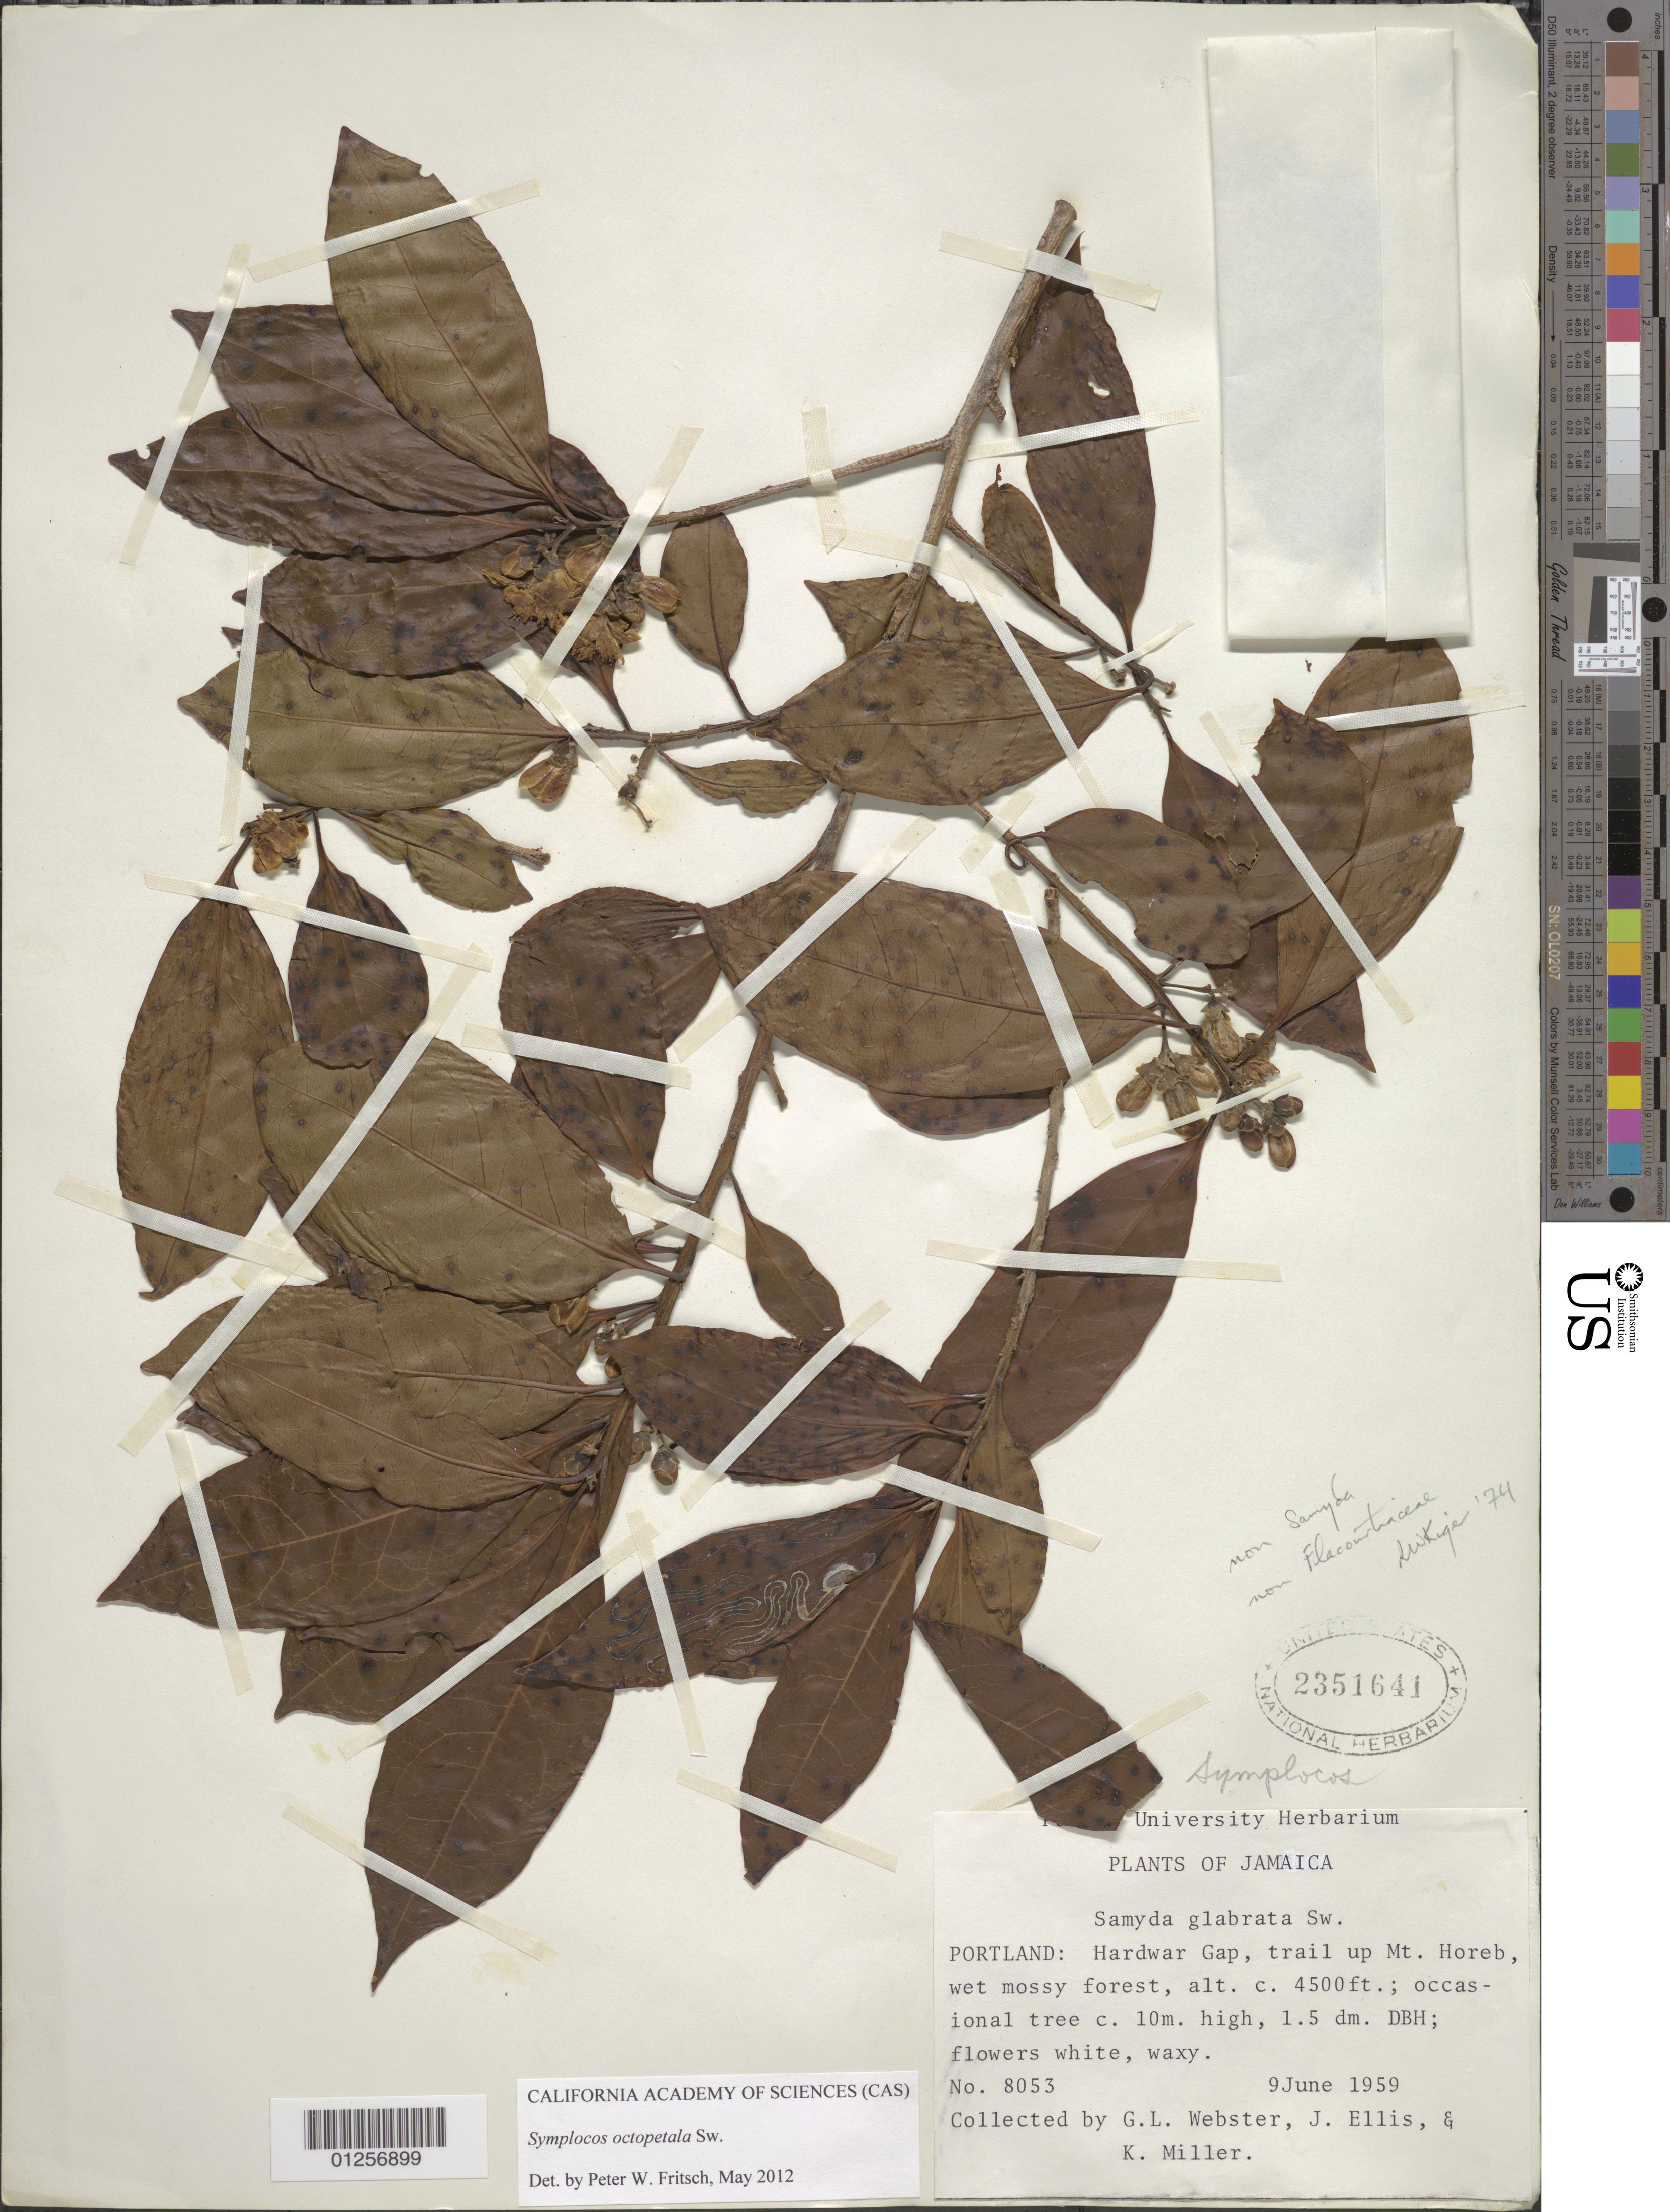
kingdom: Plantae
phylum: Tracheophyta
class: Magnoliopsida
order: Ericales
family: Symplocaceae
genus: Symplocos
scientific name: Symplocos octopetala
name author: Sw.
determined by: Fritsch, Peter W.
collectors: G. L. Webster, J. Ellis & K. I. Miller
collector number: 8053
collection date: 1959-06-09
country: Jamaica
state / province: Portland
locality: Hardwar Gap, trail up Mt. Horeb.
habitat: Wet mossy forest.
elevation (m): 1372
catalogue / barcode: US 2351641